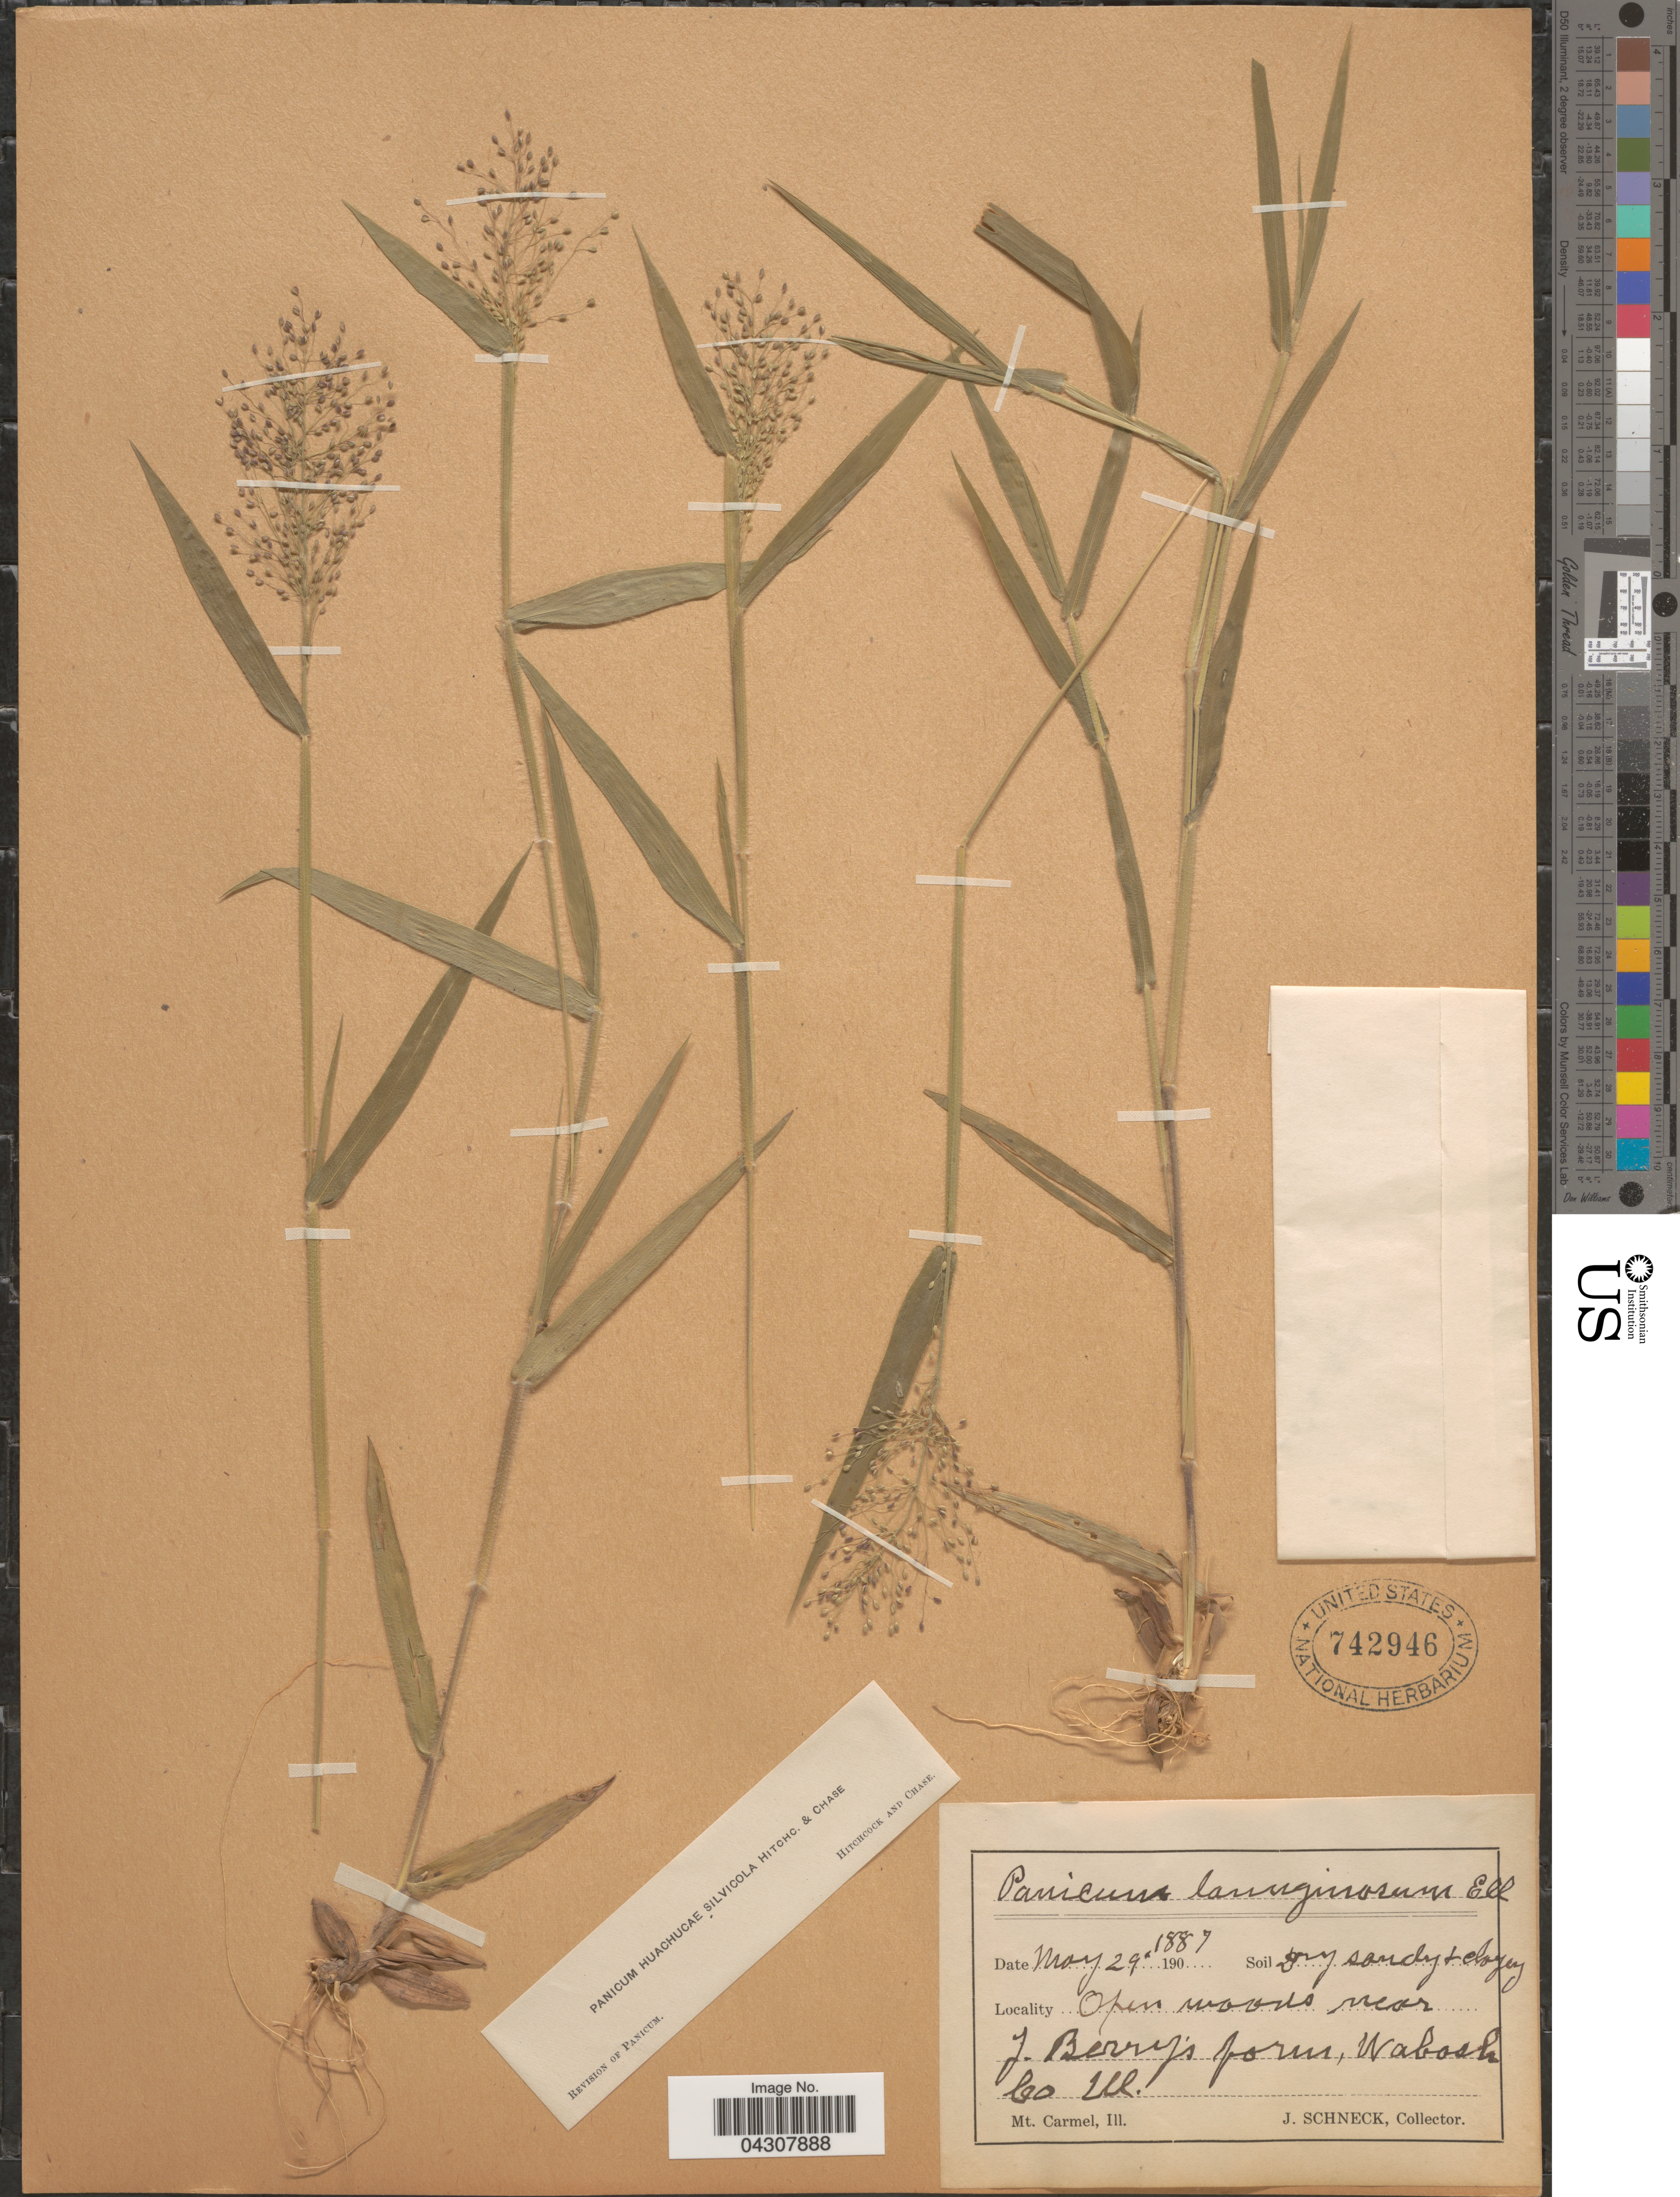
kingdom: Plantae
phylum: Tracheophyta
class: Liliopsida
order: Poales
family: Poaceae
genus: Dichanthelium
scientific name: Dichanthelium acuminatum var. acuminatum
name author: (Sw.) Gould & C.A. Clark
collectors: J. Schneck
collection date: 1887-05-29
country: United States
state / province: Illinois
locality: Open woods near J. Berry's farm, Wabash Co.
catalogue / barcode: US 742946